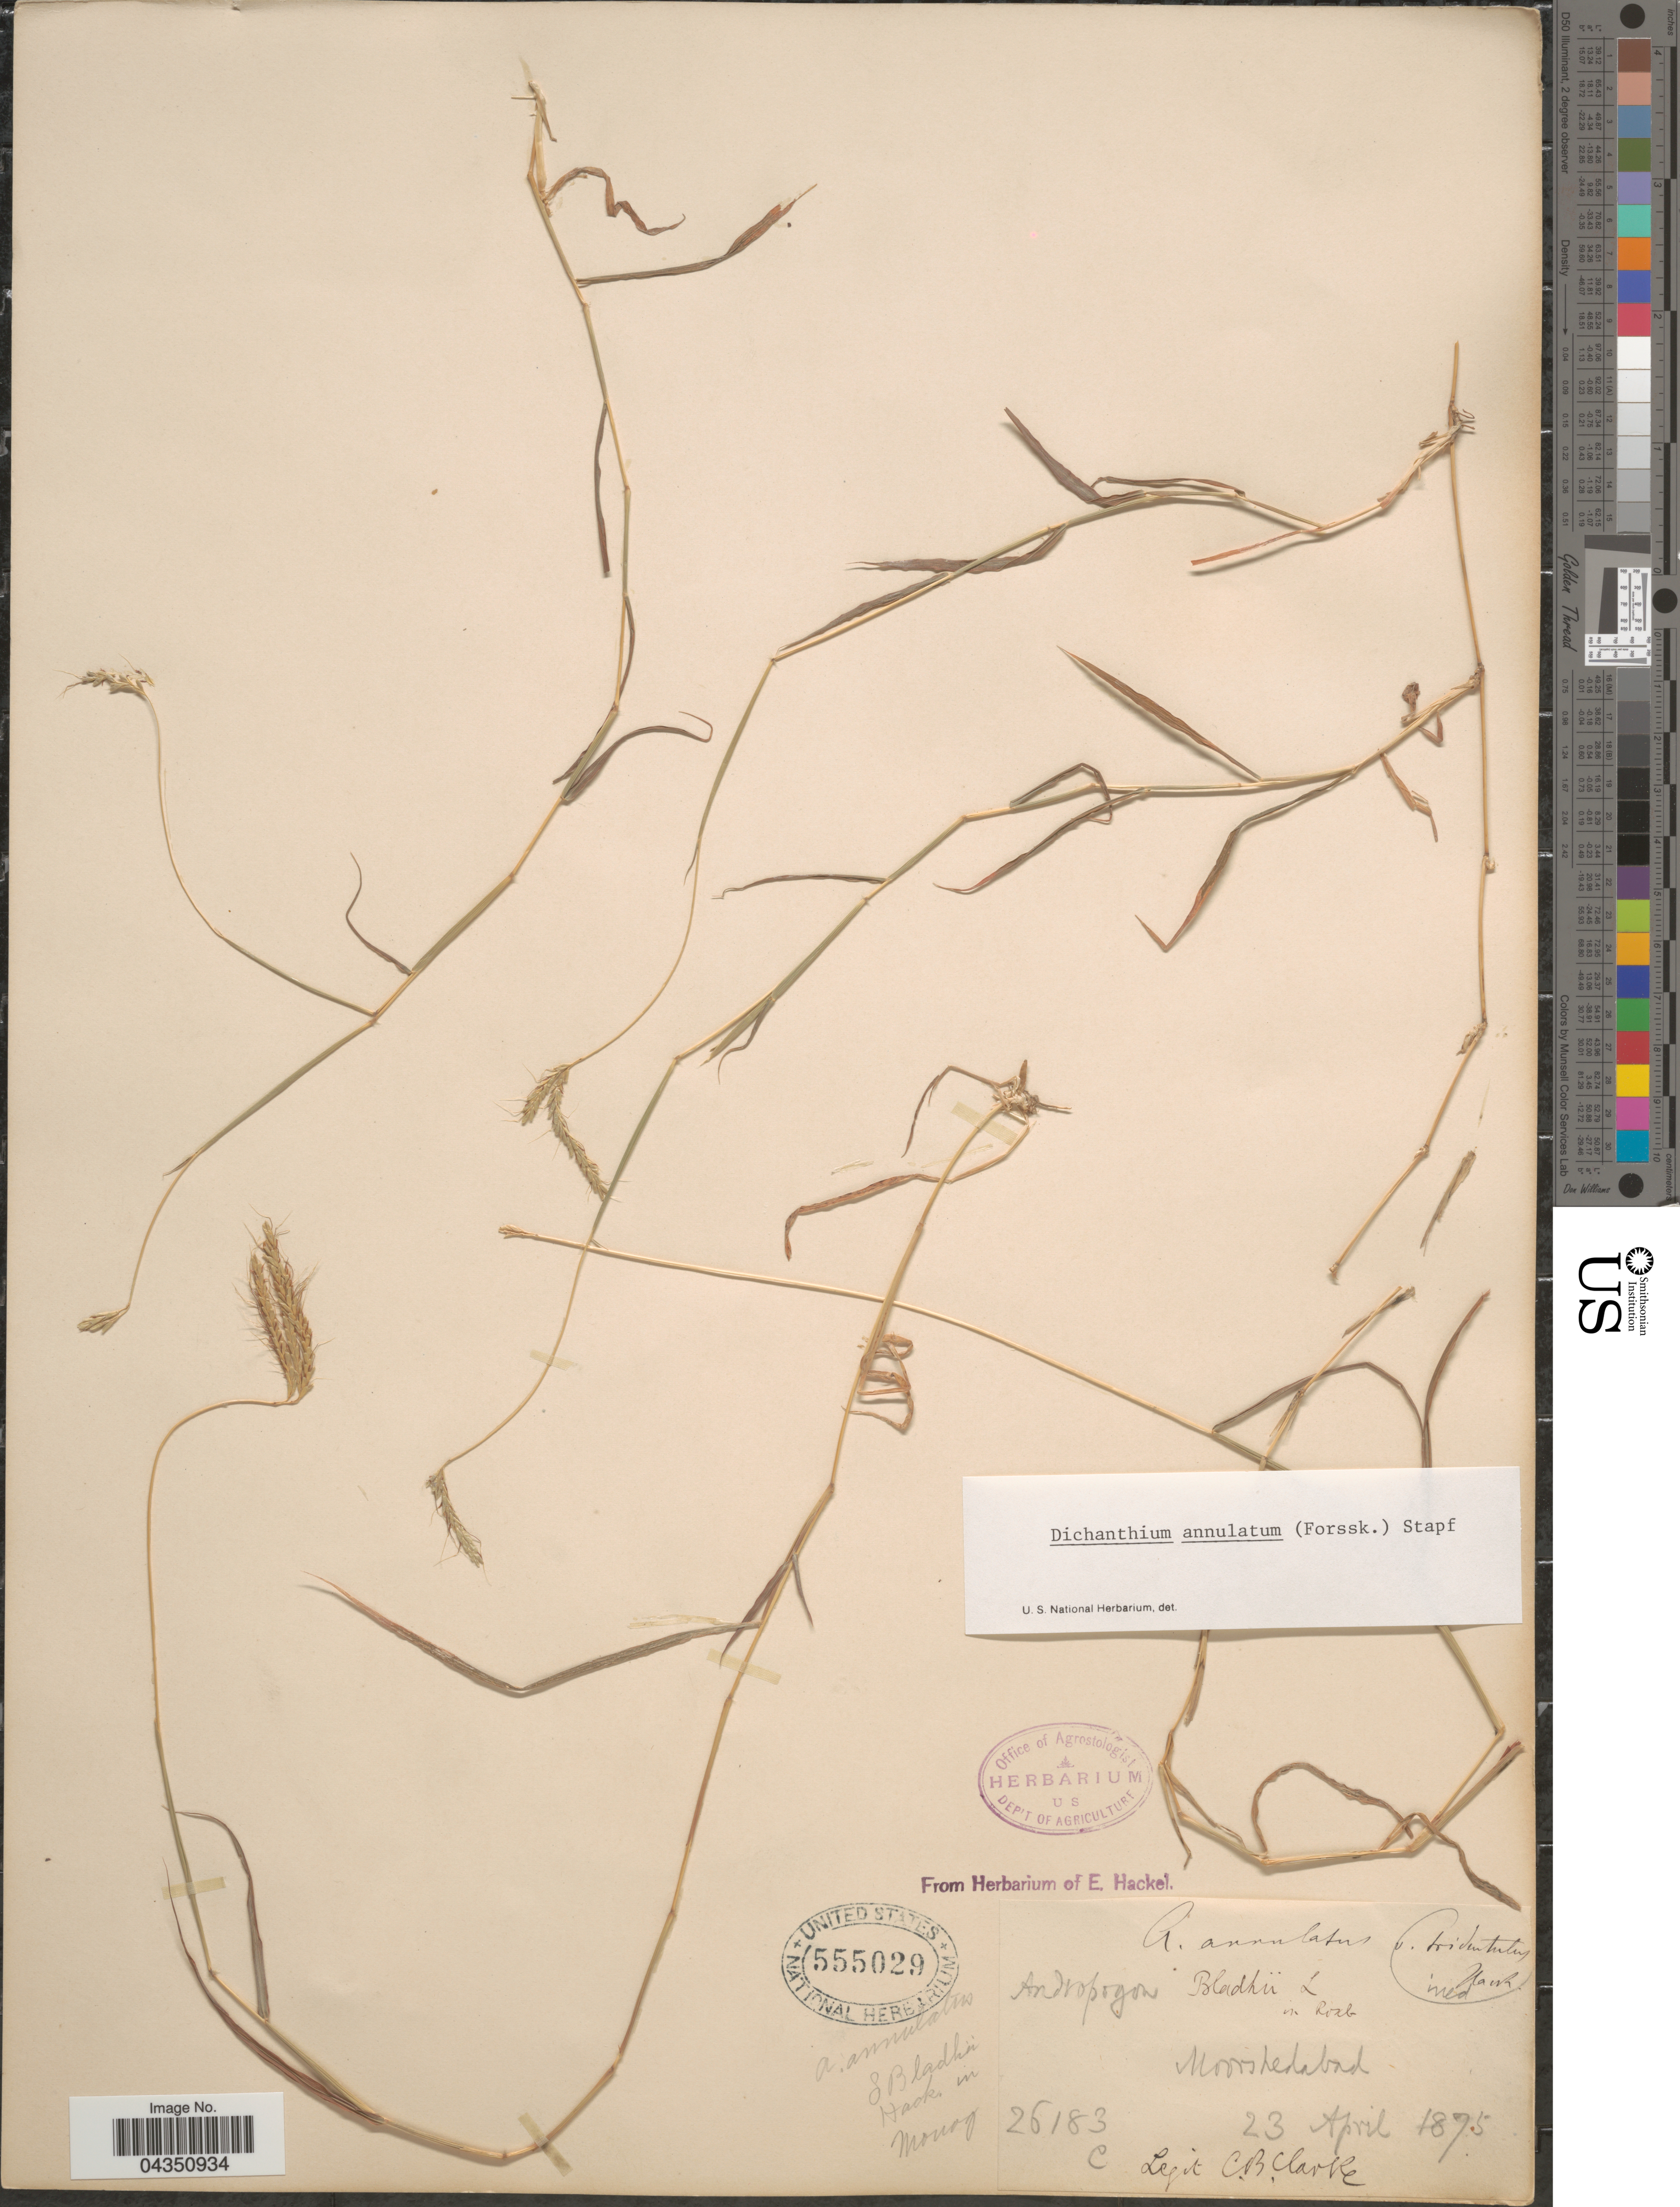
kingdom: Plantae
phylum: Tracheophyta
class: Liliopsida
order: Poales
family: Poaceae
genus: Dichanthium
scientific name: Dichanthium annulatum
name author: (Forssk.) Stapf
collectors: C. B. Clarke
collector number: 26183C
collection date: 1875-04-23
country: India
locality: Moorshedabad.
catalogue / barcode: US 555029